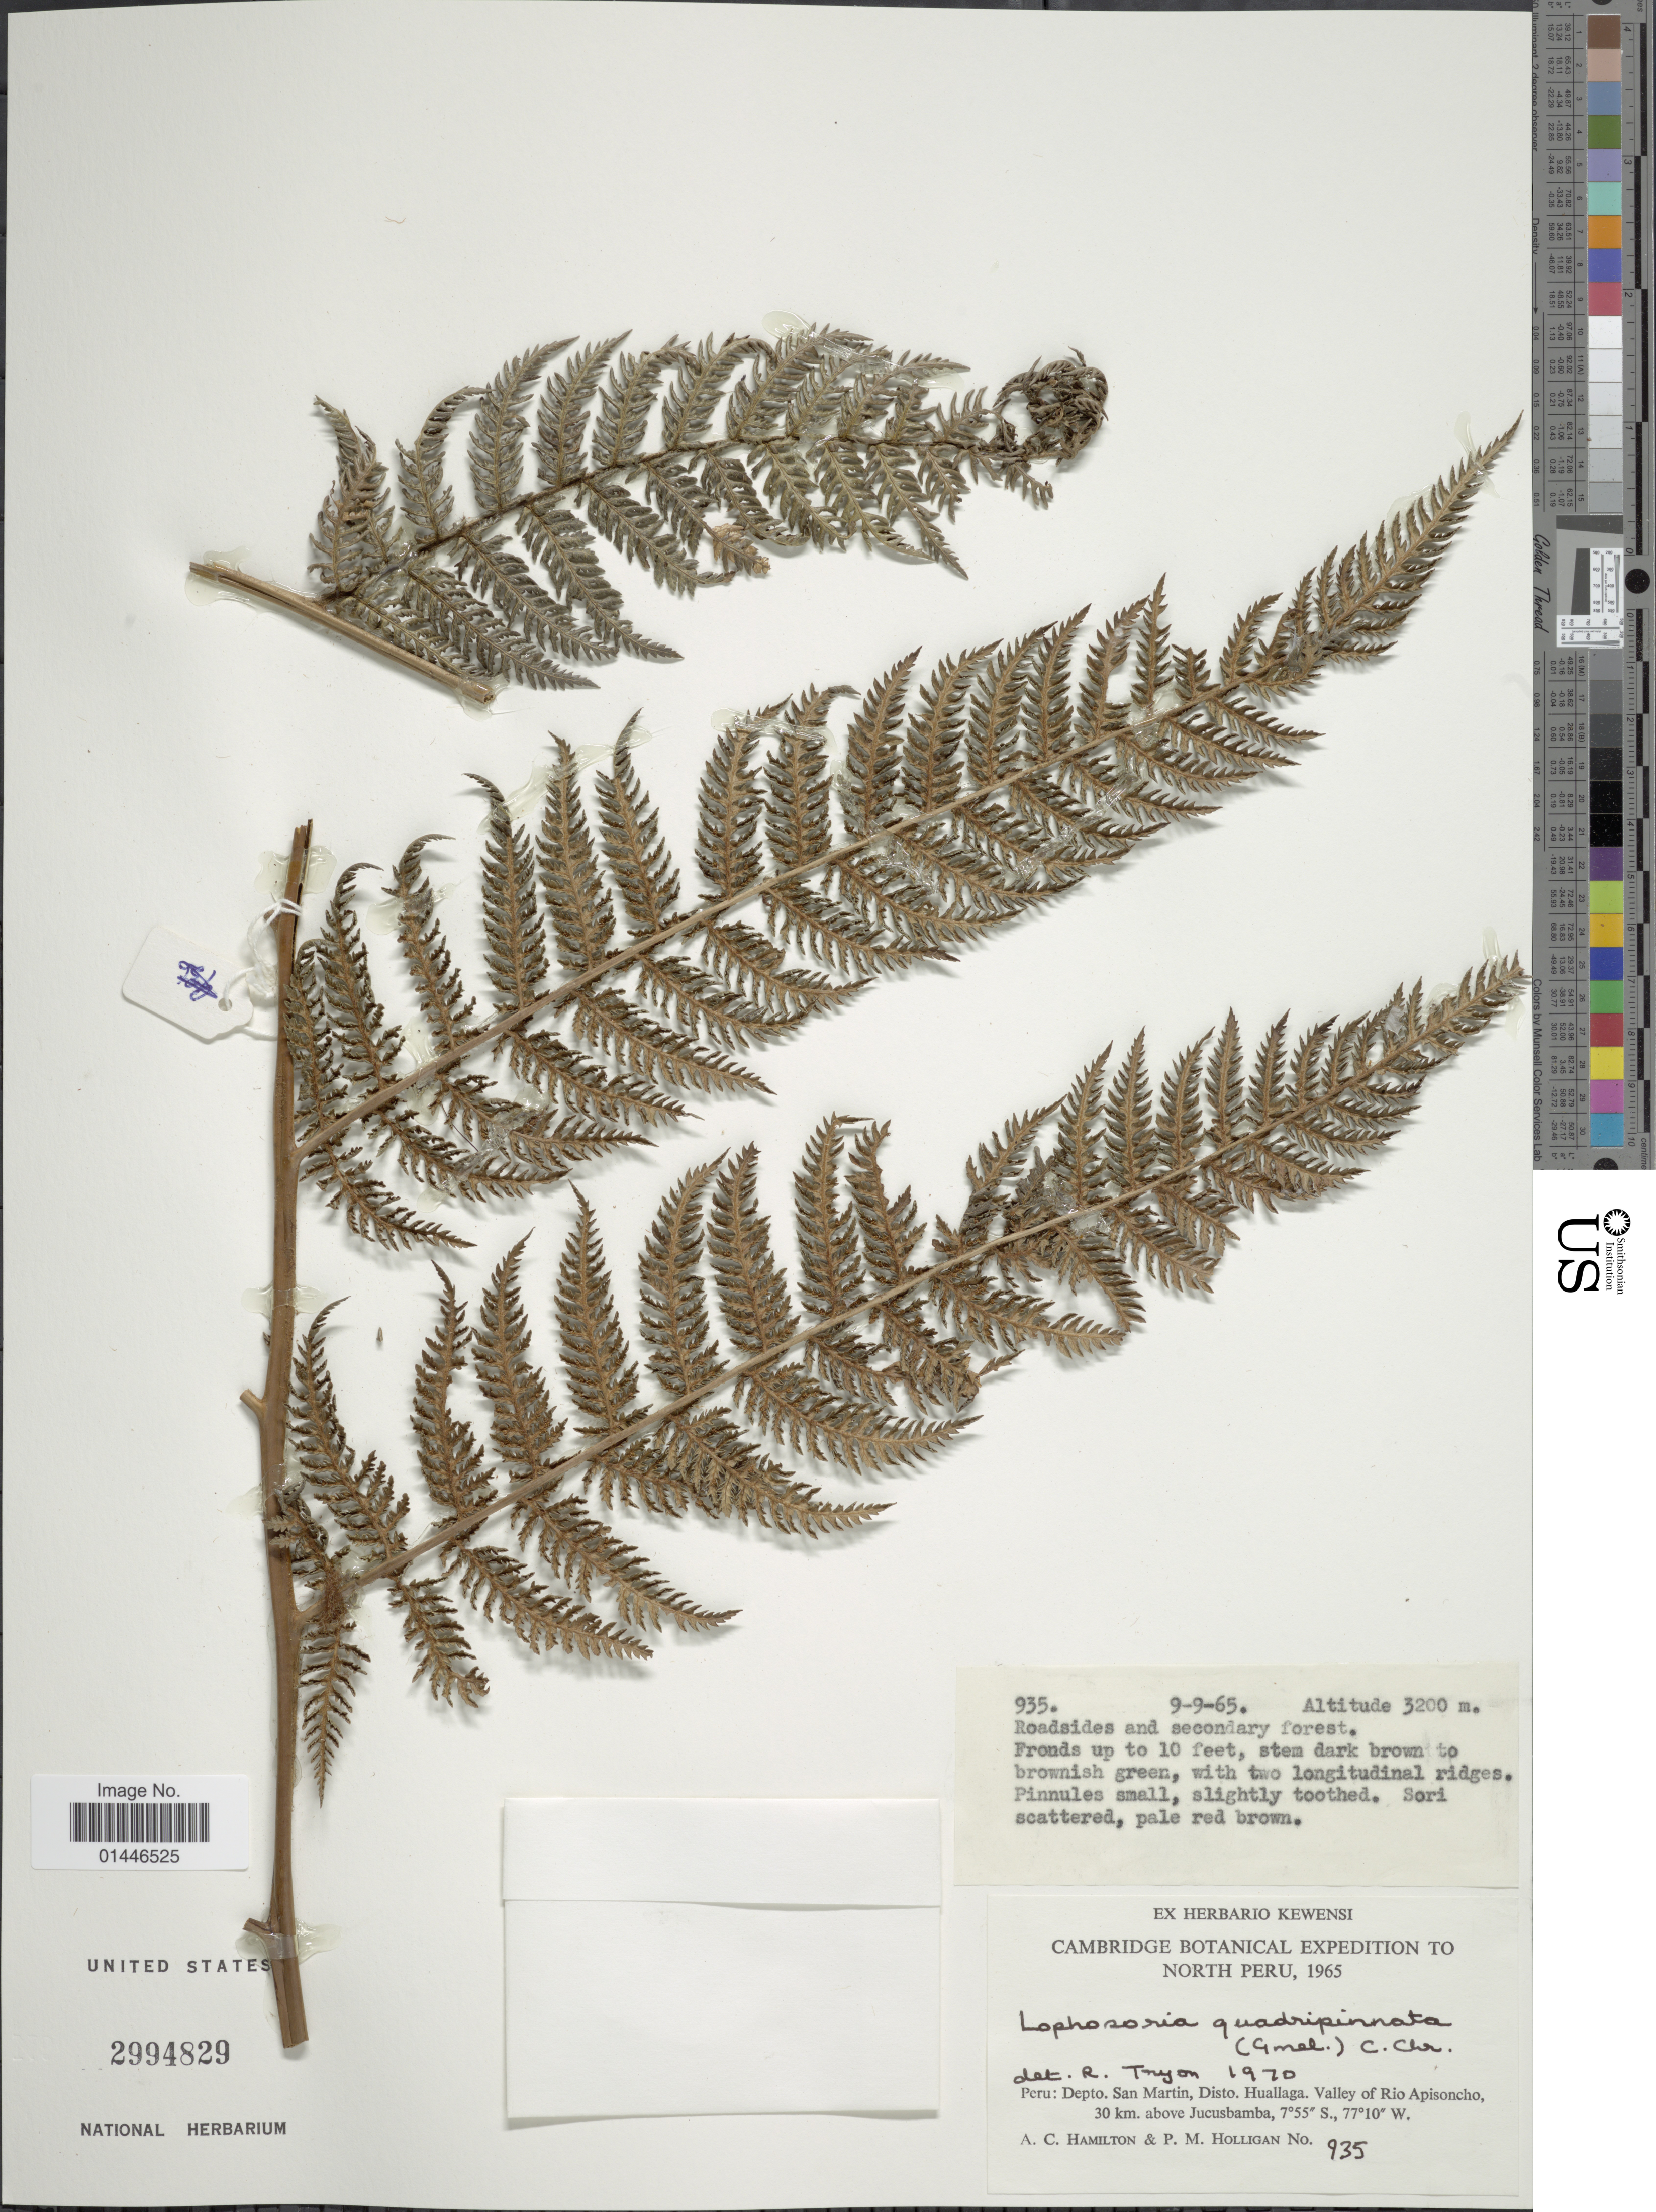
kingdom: Plantae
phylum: Tracheophyta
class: Polypodiopsida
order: Cyatheales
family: Dicksoniaceae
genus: Lophosoria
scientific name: Lophosoria quadripinnata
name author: (J.F. Gmel.) C. Chr.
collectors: A. Hamilton & P. Holligan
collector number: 935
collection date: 1965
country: Peru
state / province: San Martín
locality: North Peru. Disto. Huallaga. Valley of Rio Apisoncho, 30 km. above Jucusbamba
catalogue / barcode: US 2994829